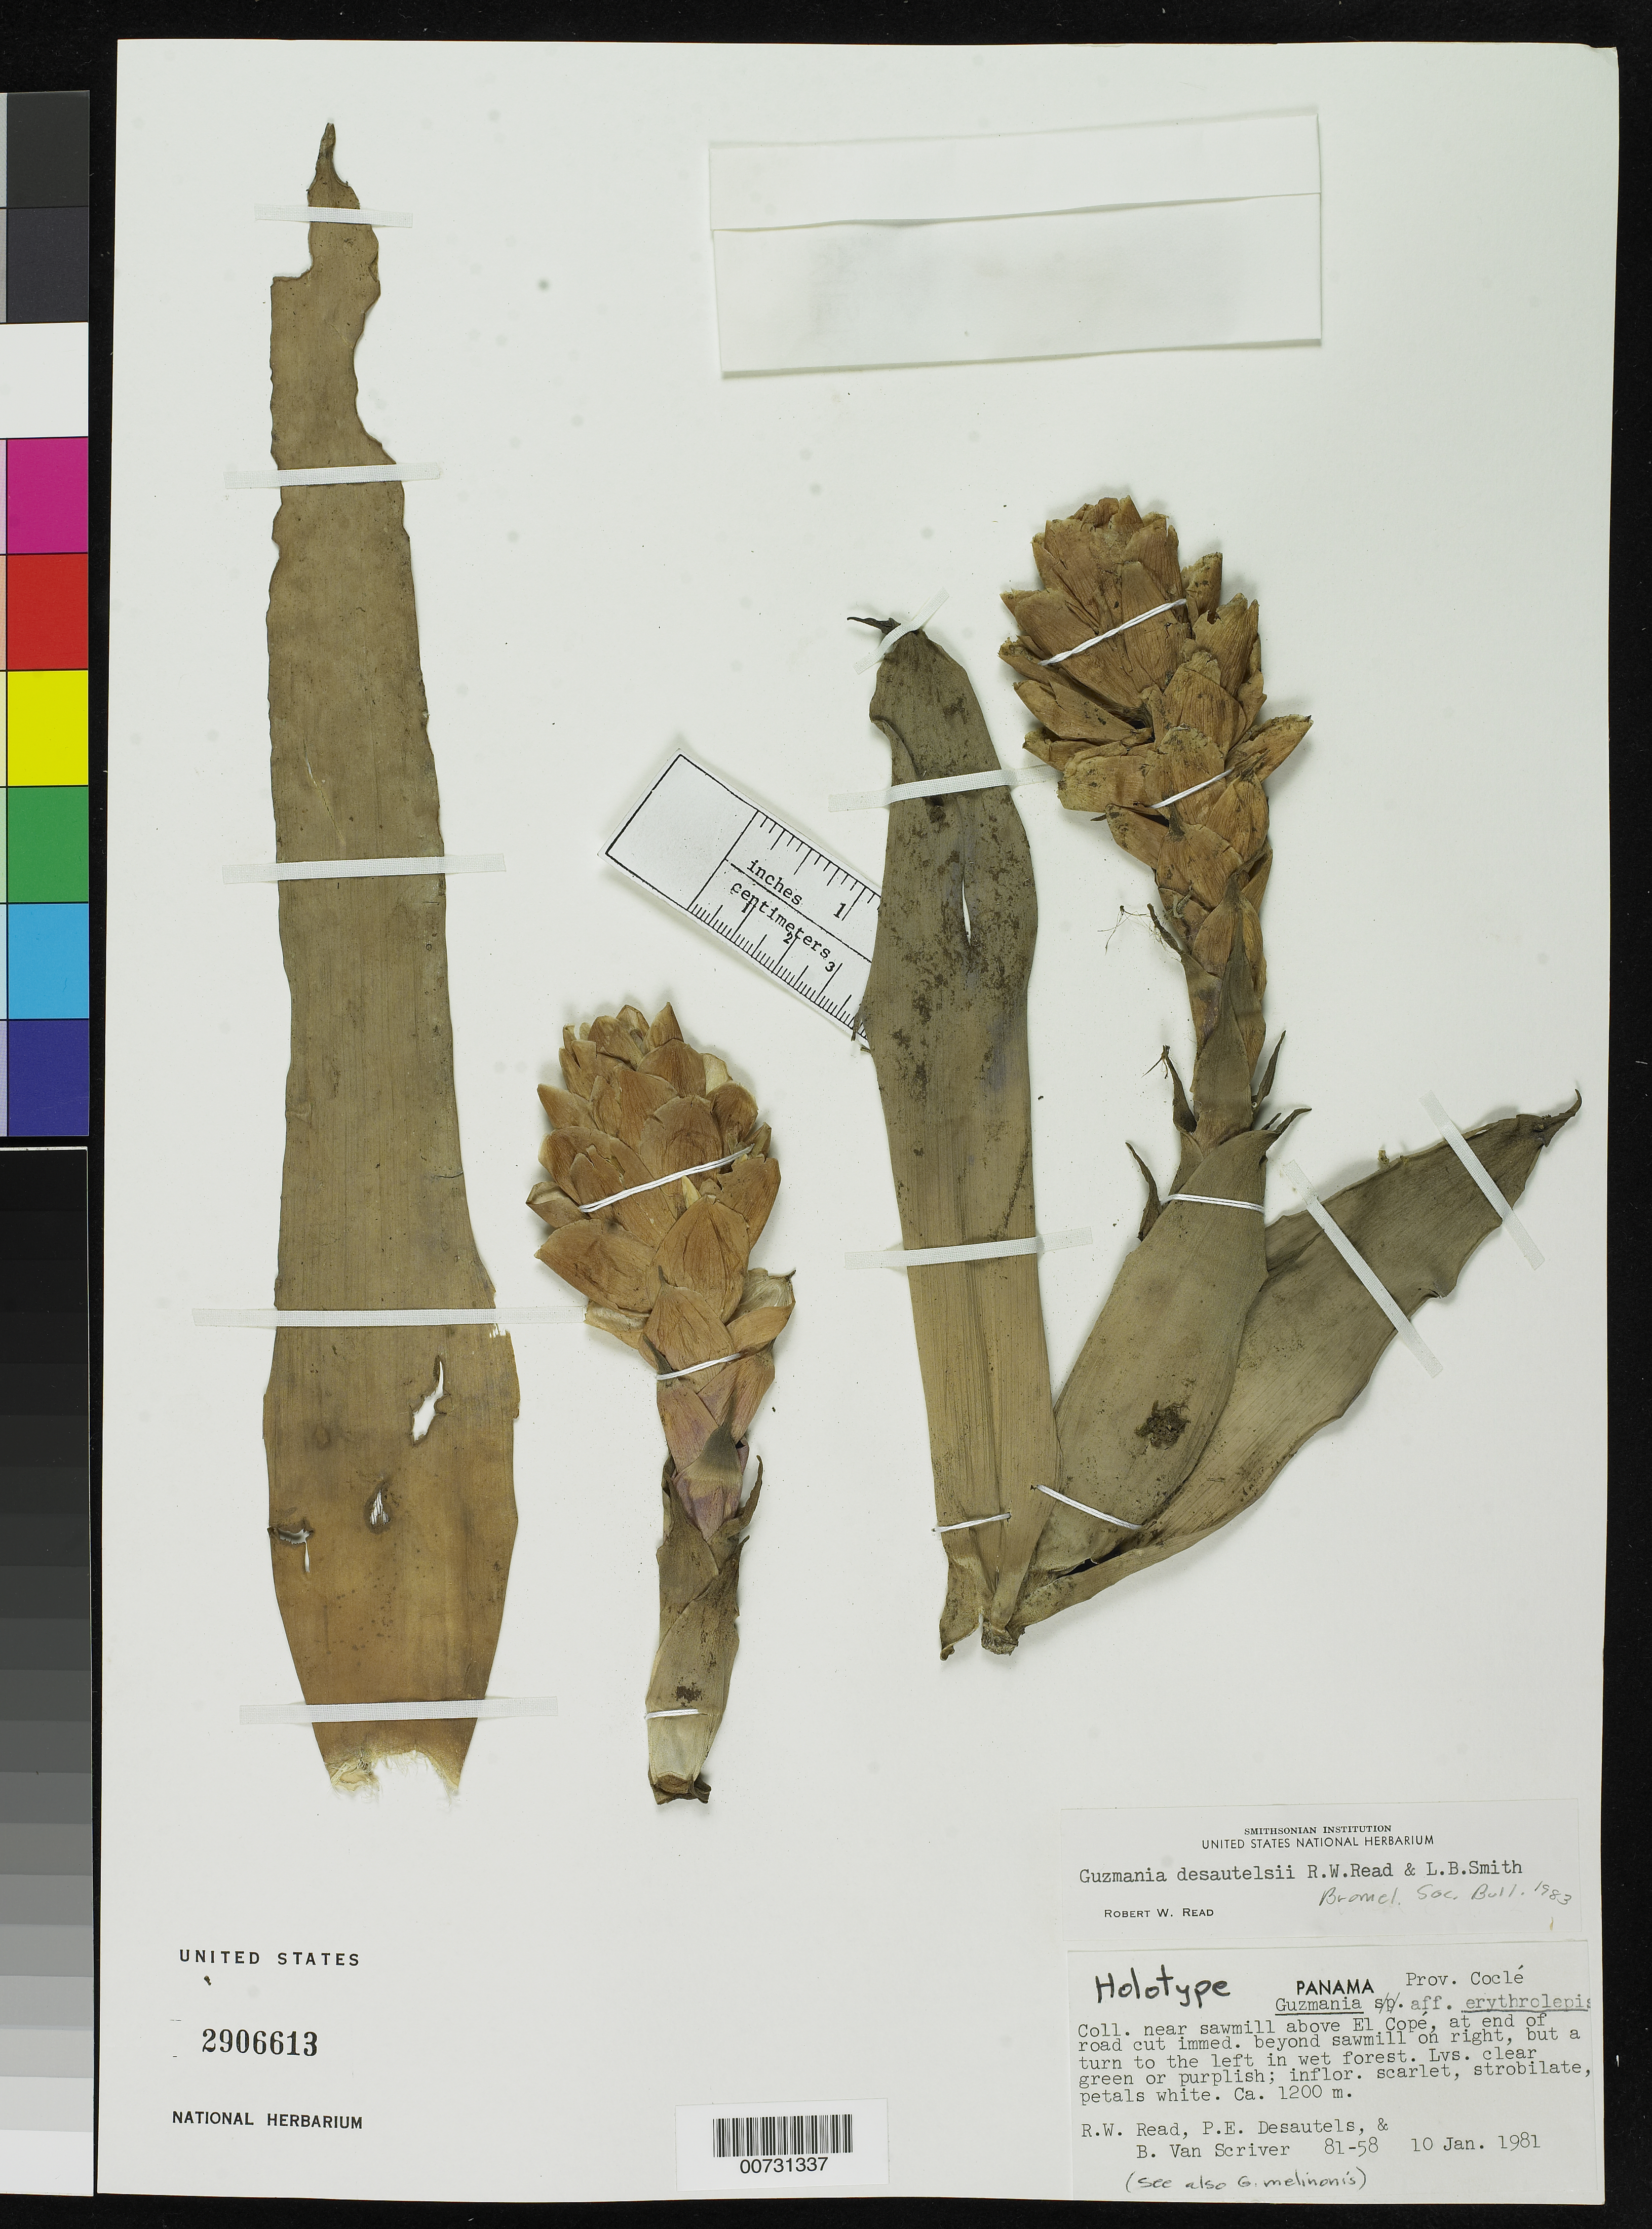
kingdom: Plantae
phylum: Tracheophyta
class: Liliopsida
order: Poales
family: Bromeliaceae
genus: Guzmania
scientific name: Guzmania desautelsii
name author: Read & L.B. Sm.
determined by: Read, Robert W., (US), NMNH (UNITED STATES)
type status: Holotype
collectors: R. W. Read, P. Desautels & B. Van Scriver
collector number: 81-58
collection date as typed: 10 Jan 1981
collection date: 1981-01-10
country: Panama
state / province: Coclé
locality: Coll. near sawmill above El Copé, at end of road cut immed. Beyond sawmill on right, but a turn to the left in wet forest.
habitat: Wet forest.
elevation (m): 1200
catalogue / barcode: US 2906613